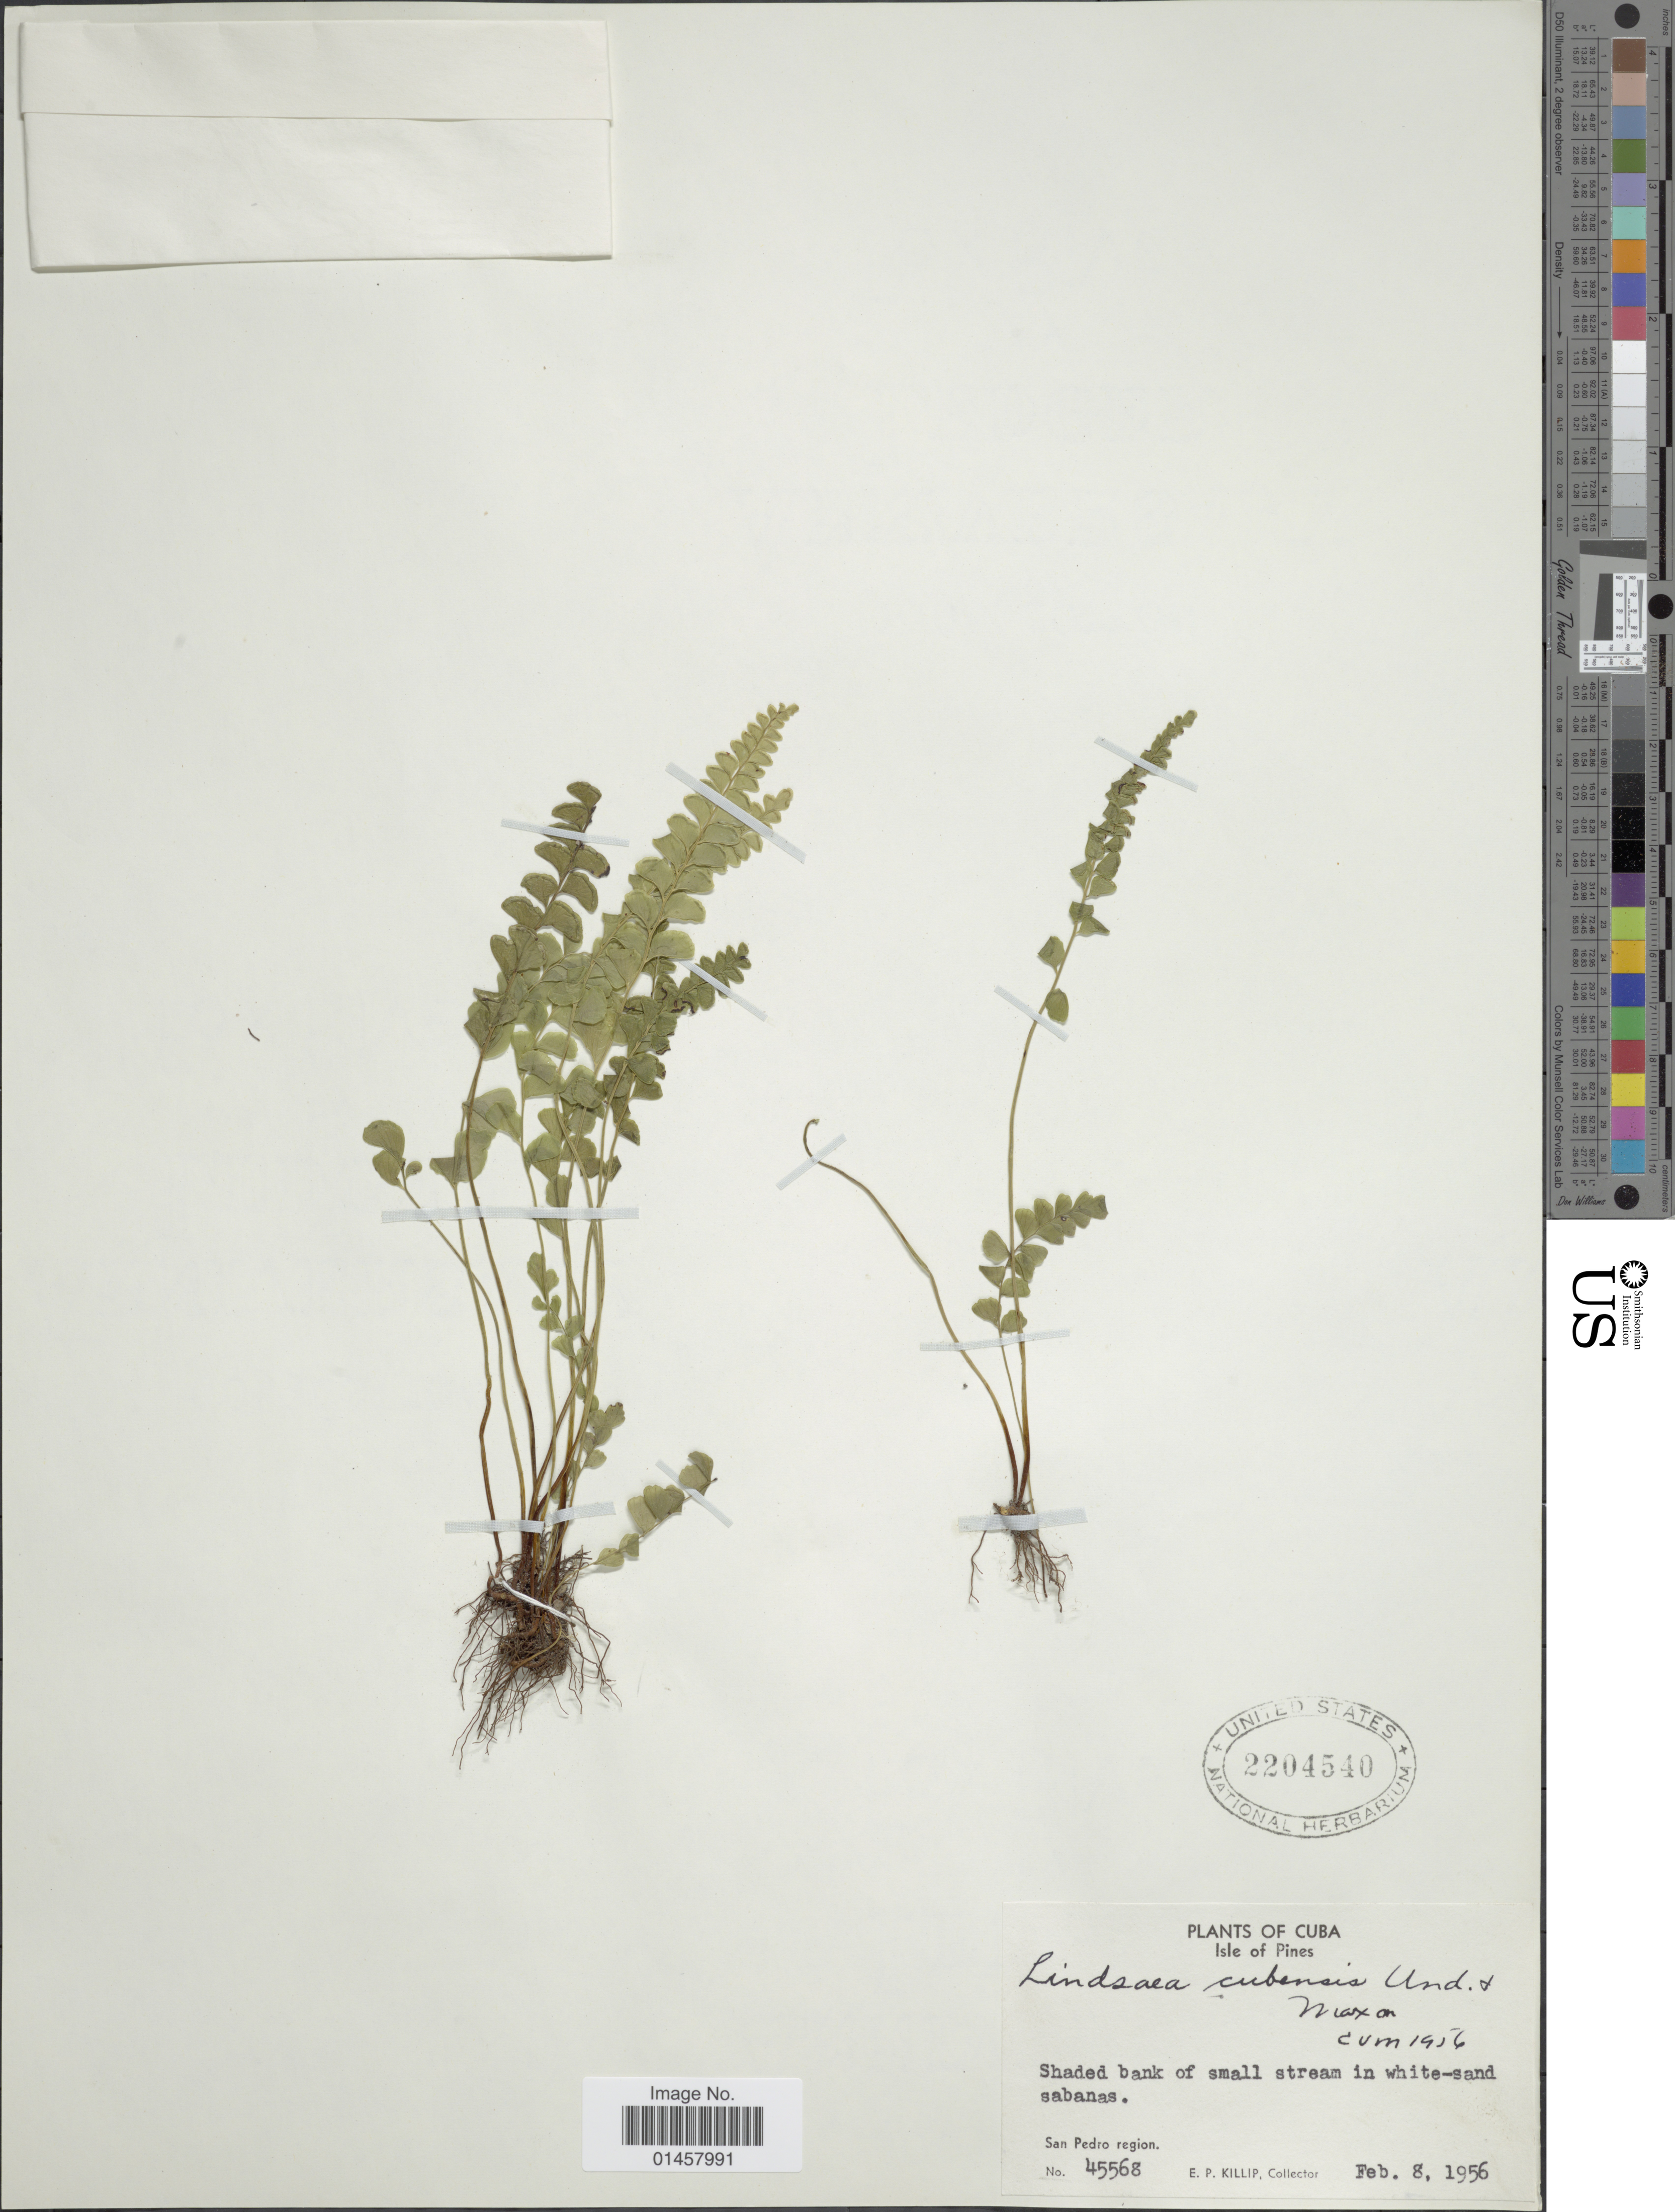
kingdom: Plantae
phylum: Tracheophyta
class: Polypodiopsida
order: Polypodiales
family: Lindsaeaceae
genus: Lindsaea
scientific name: Lindsaea cubensis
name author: Underw. & Maxon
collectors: E. P. Killip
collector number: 45568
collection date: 1956-02-08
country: Cuba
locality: Isle of Pines, San Pedro Region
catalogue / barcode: US 2204540